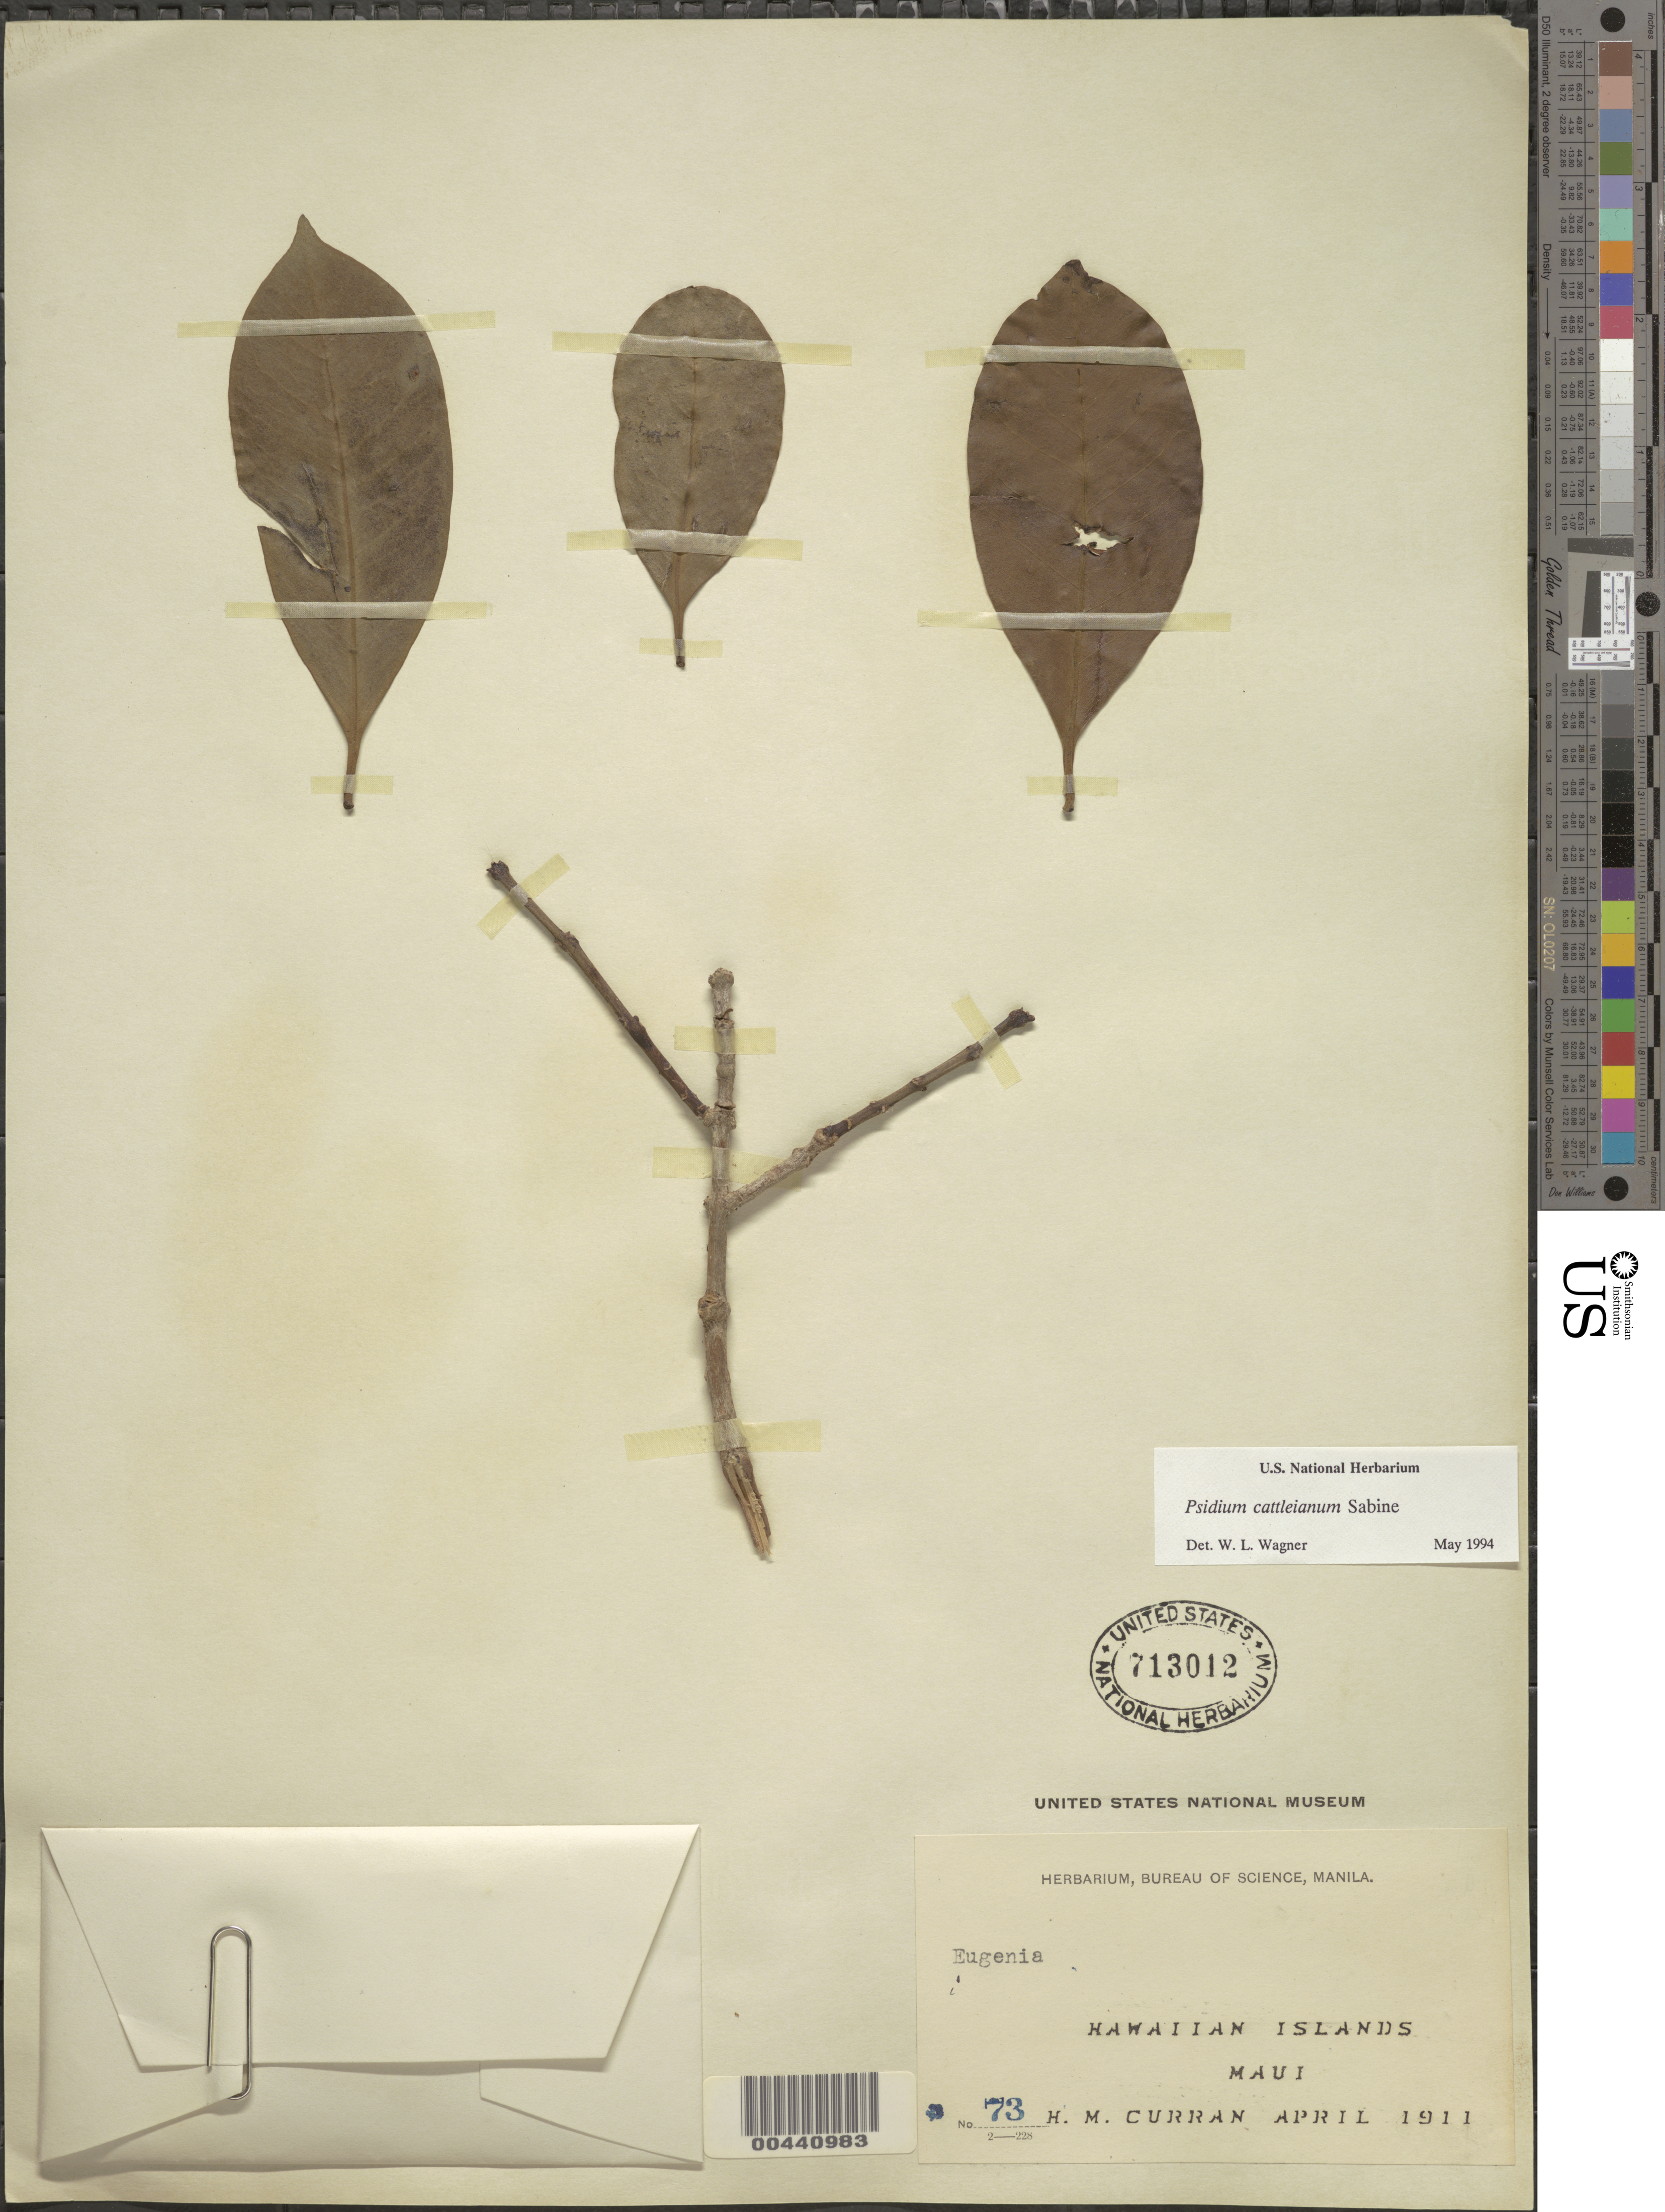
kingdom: Plantae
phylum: Tracheophyta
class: Magnoliopsida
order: Myrtales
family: Myrtaceae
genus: Psidium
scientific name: Psidium cattleyanum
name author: Sabine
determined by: Wagner, W. L., (BOT), Smithsonian Institution - National Museum of Natural History (UNITED STATES)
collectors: H. M. Curran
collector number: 73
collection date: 1911-04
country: United States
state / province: Hawaii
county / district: Maui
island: Maui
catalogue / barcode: US 713012